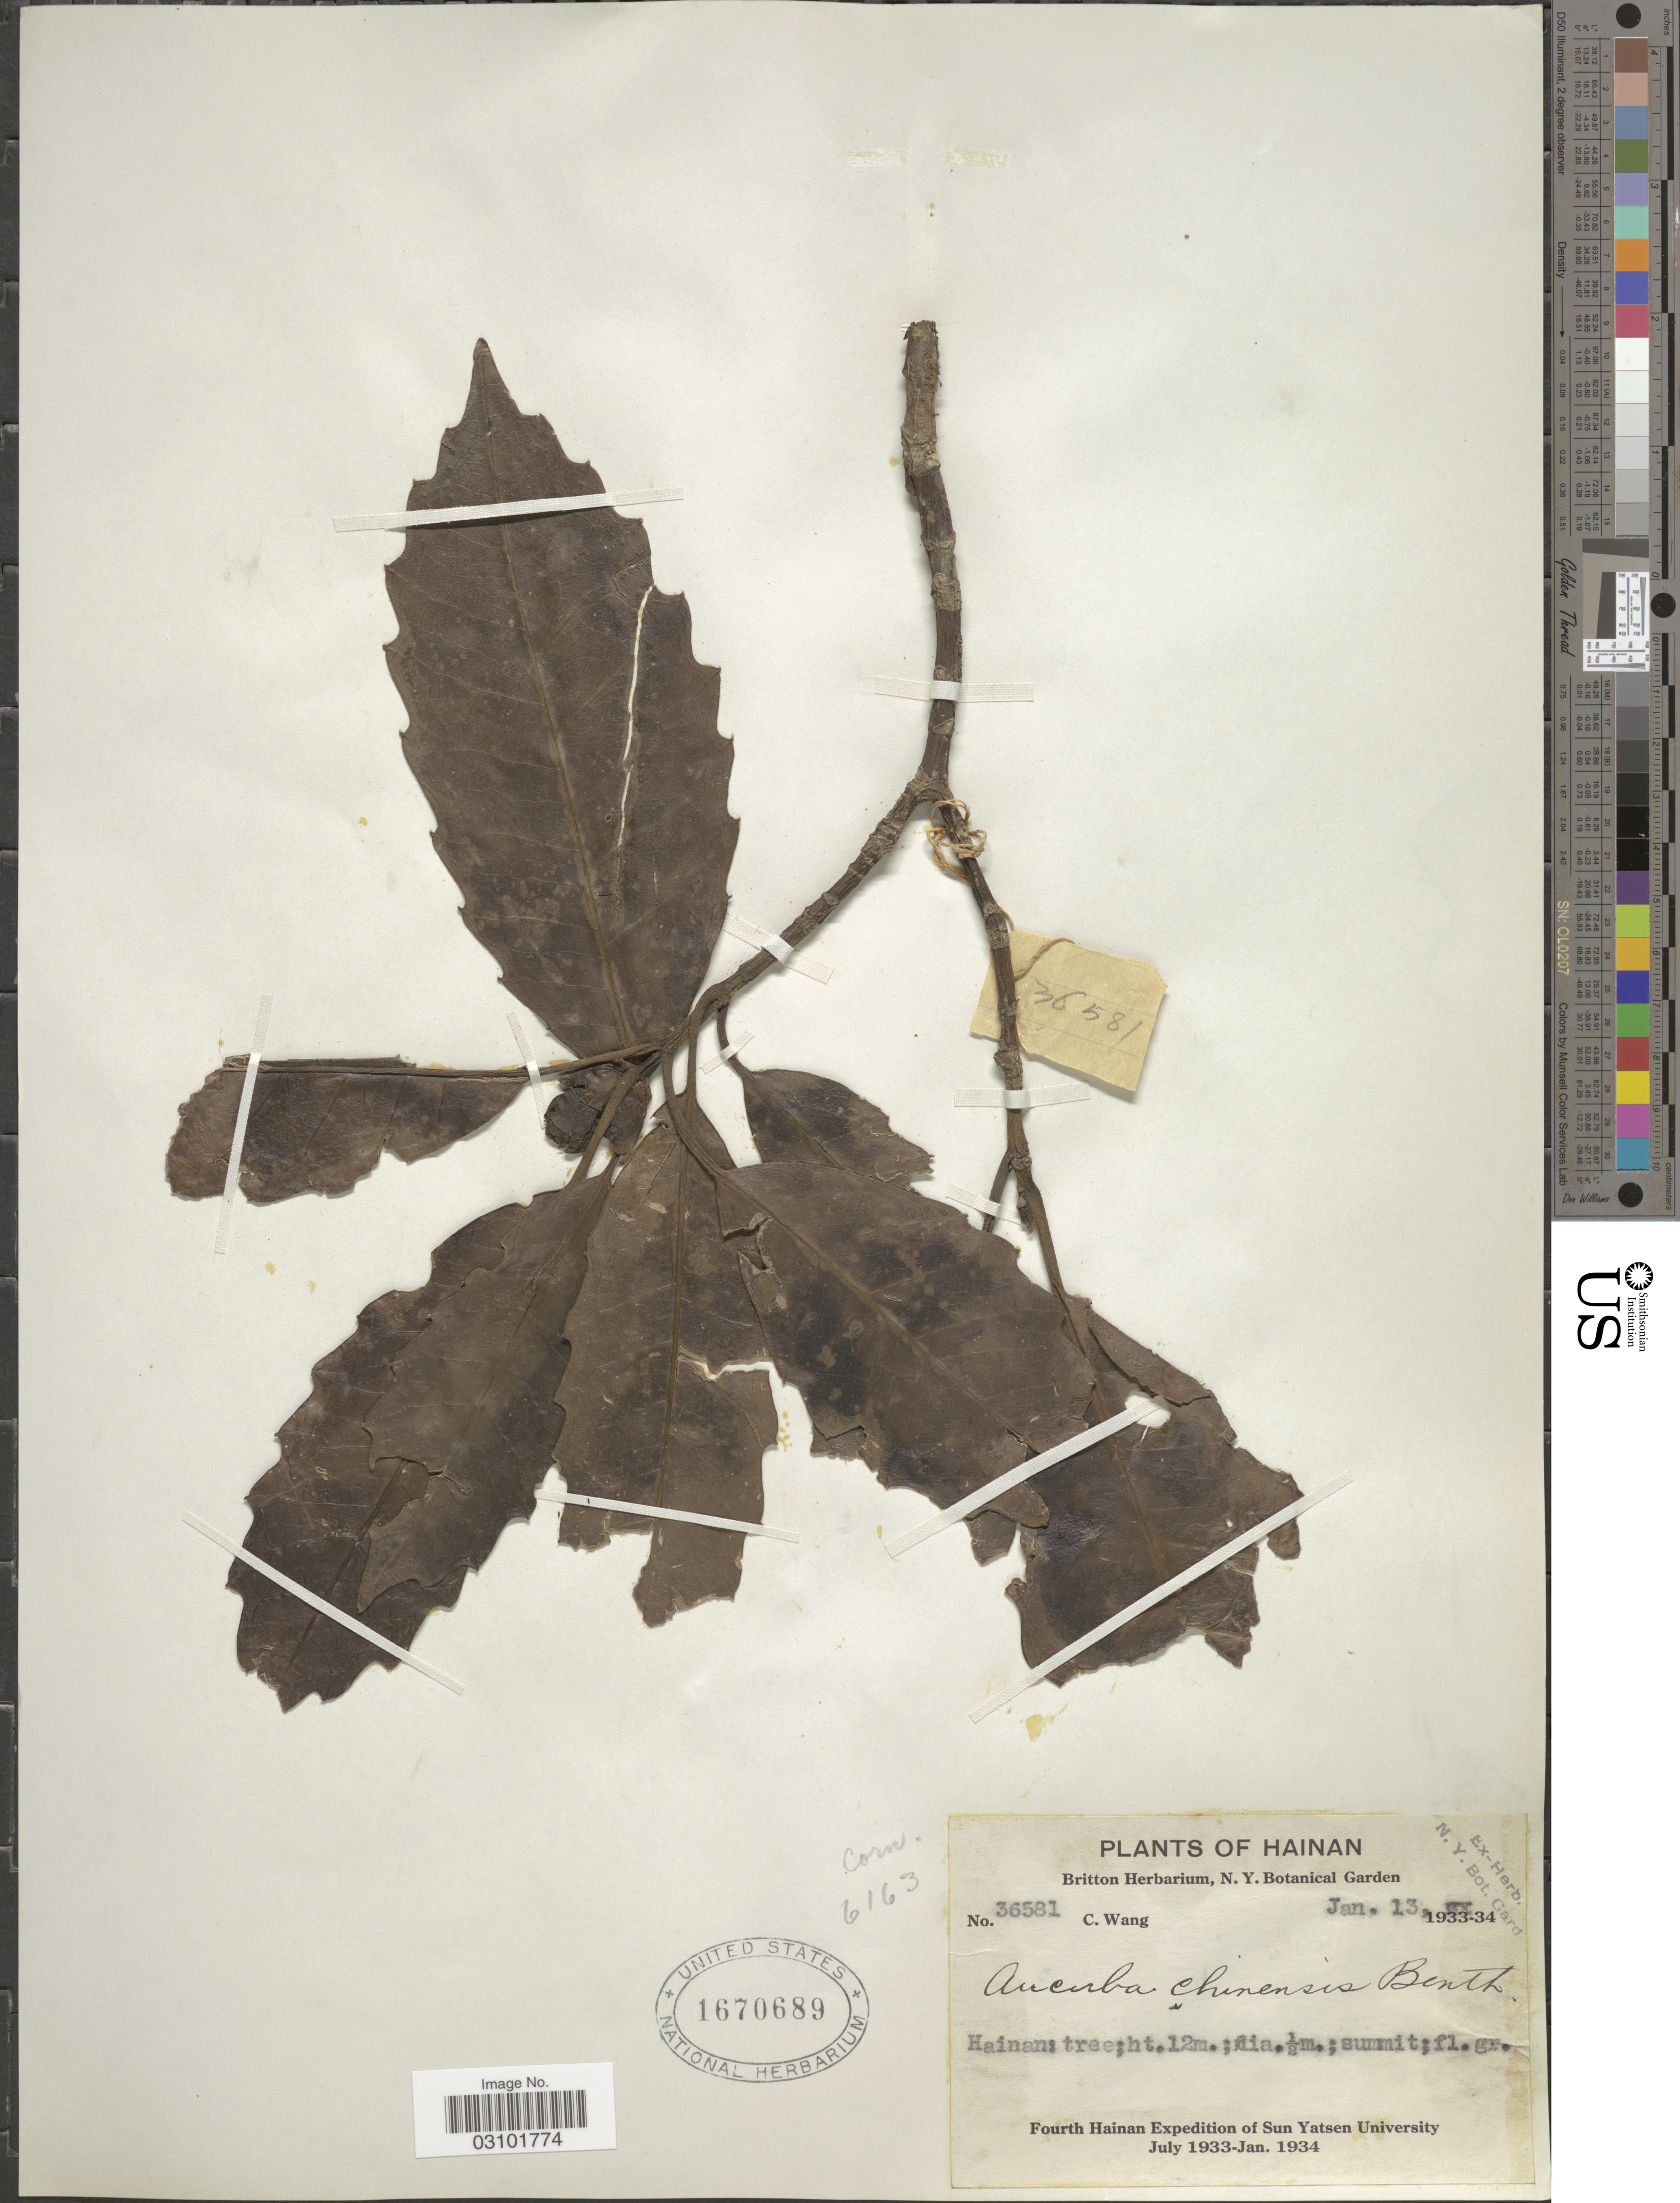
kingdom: Plantae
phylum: Tracheophyta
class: Magnoliopsida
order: Garryales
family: Garryaceae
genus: Aucuba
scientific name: Aucuba chinensis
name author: Benth.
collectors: C. Wang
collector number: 36581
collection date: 1934-01-13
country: China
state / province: Hainan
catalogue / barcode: US 1670689